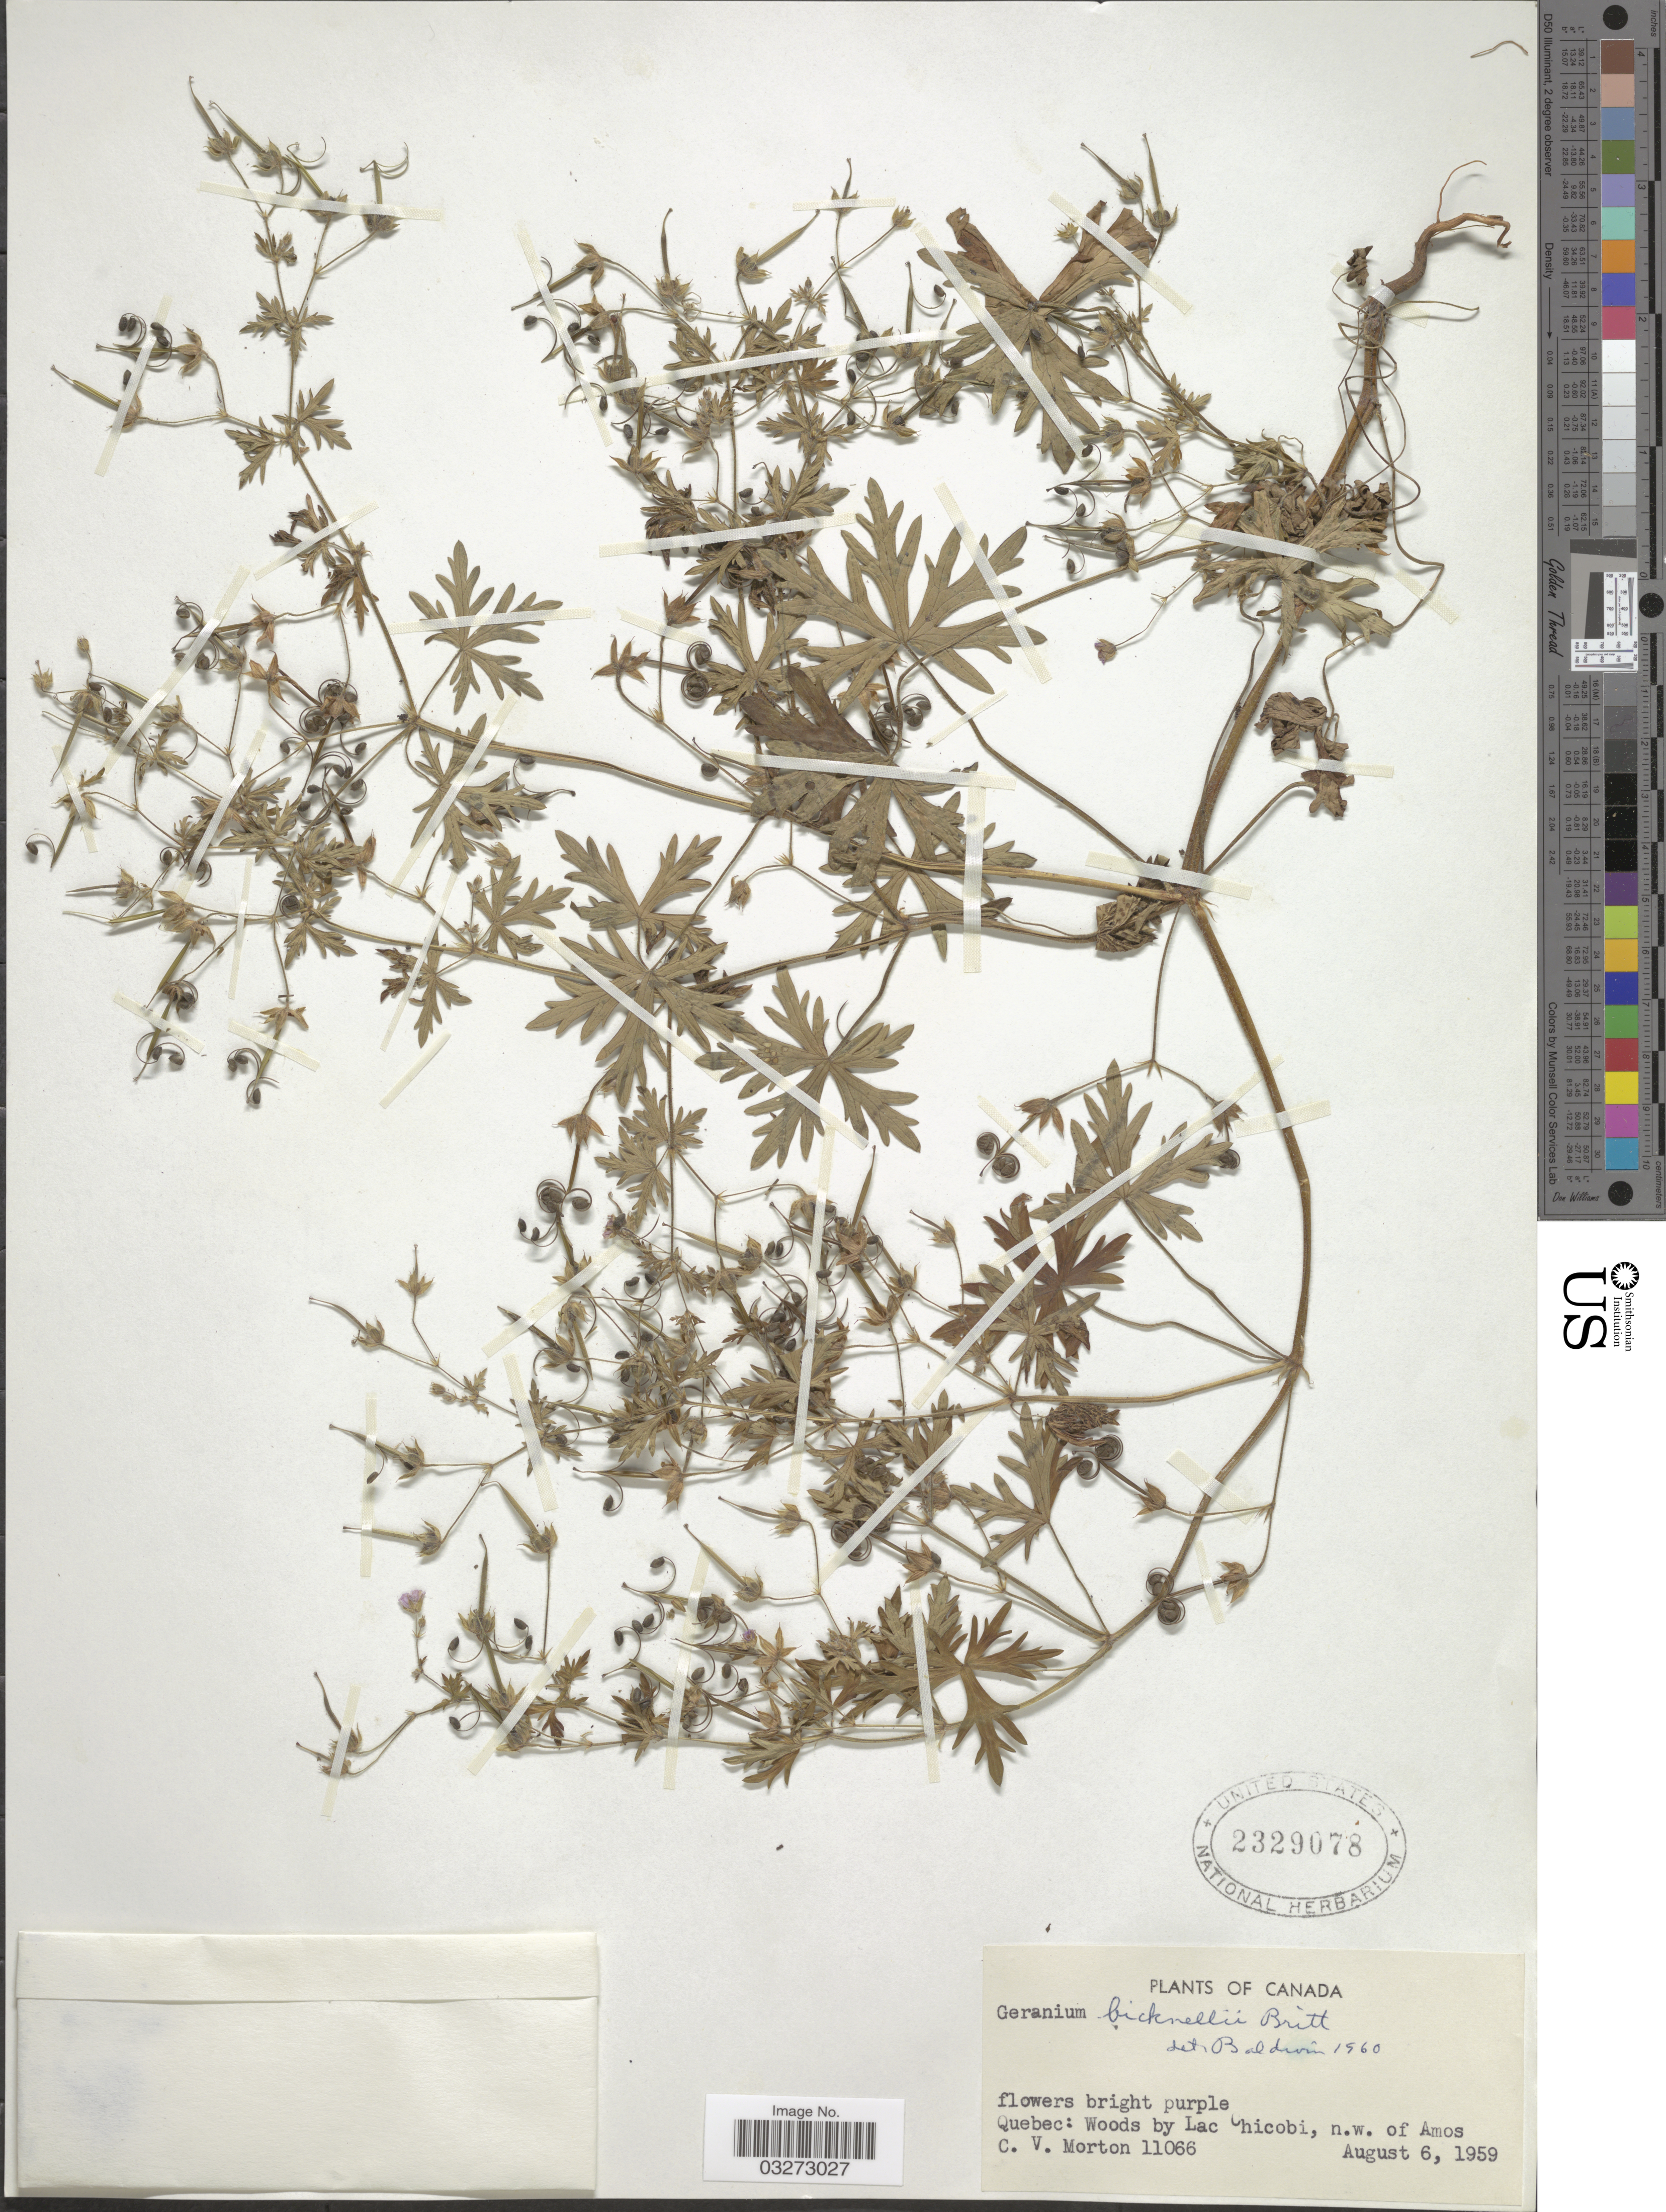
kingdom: Plantae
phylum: Tracheophyta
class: Magnoliopsida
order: Geraniales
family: Geraniaceae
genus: Geranium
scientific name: Geranium bicknellii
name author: Britton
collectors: C. V. Morton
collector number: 11066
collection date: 1959-08-06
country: Canada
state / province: Quebec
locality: Woods by Lac Chicobi, n.w. of Amos.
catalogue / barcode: US 2329078